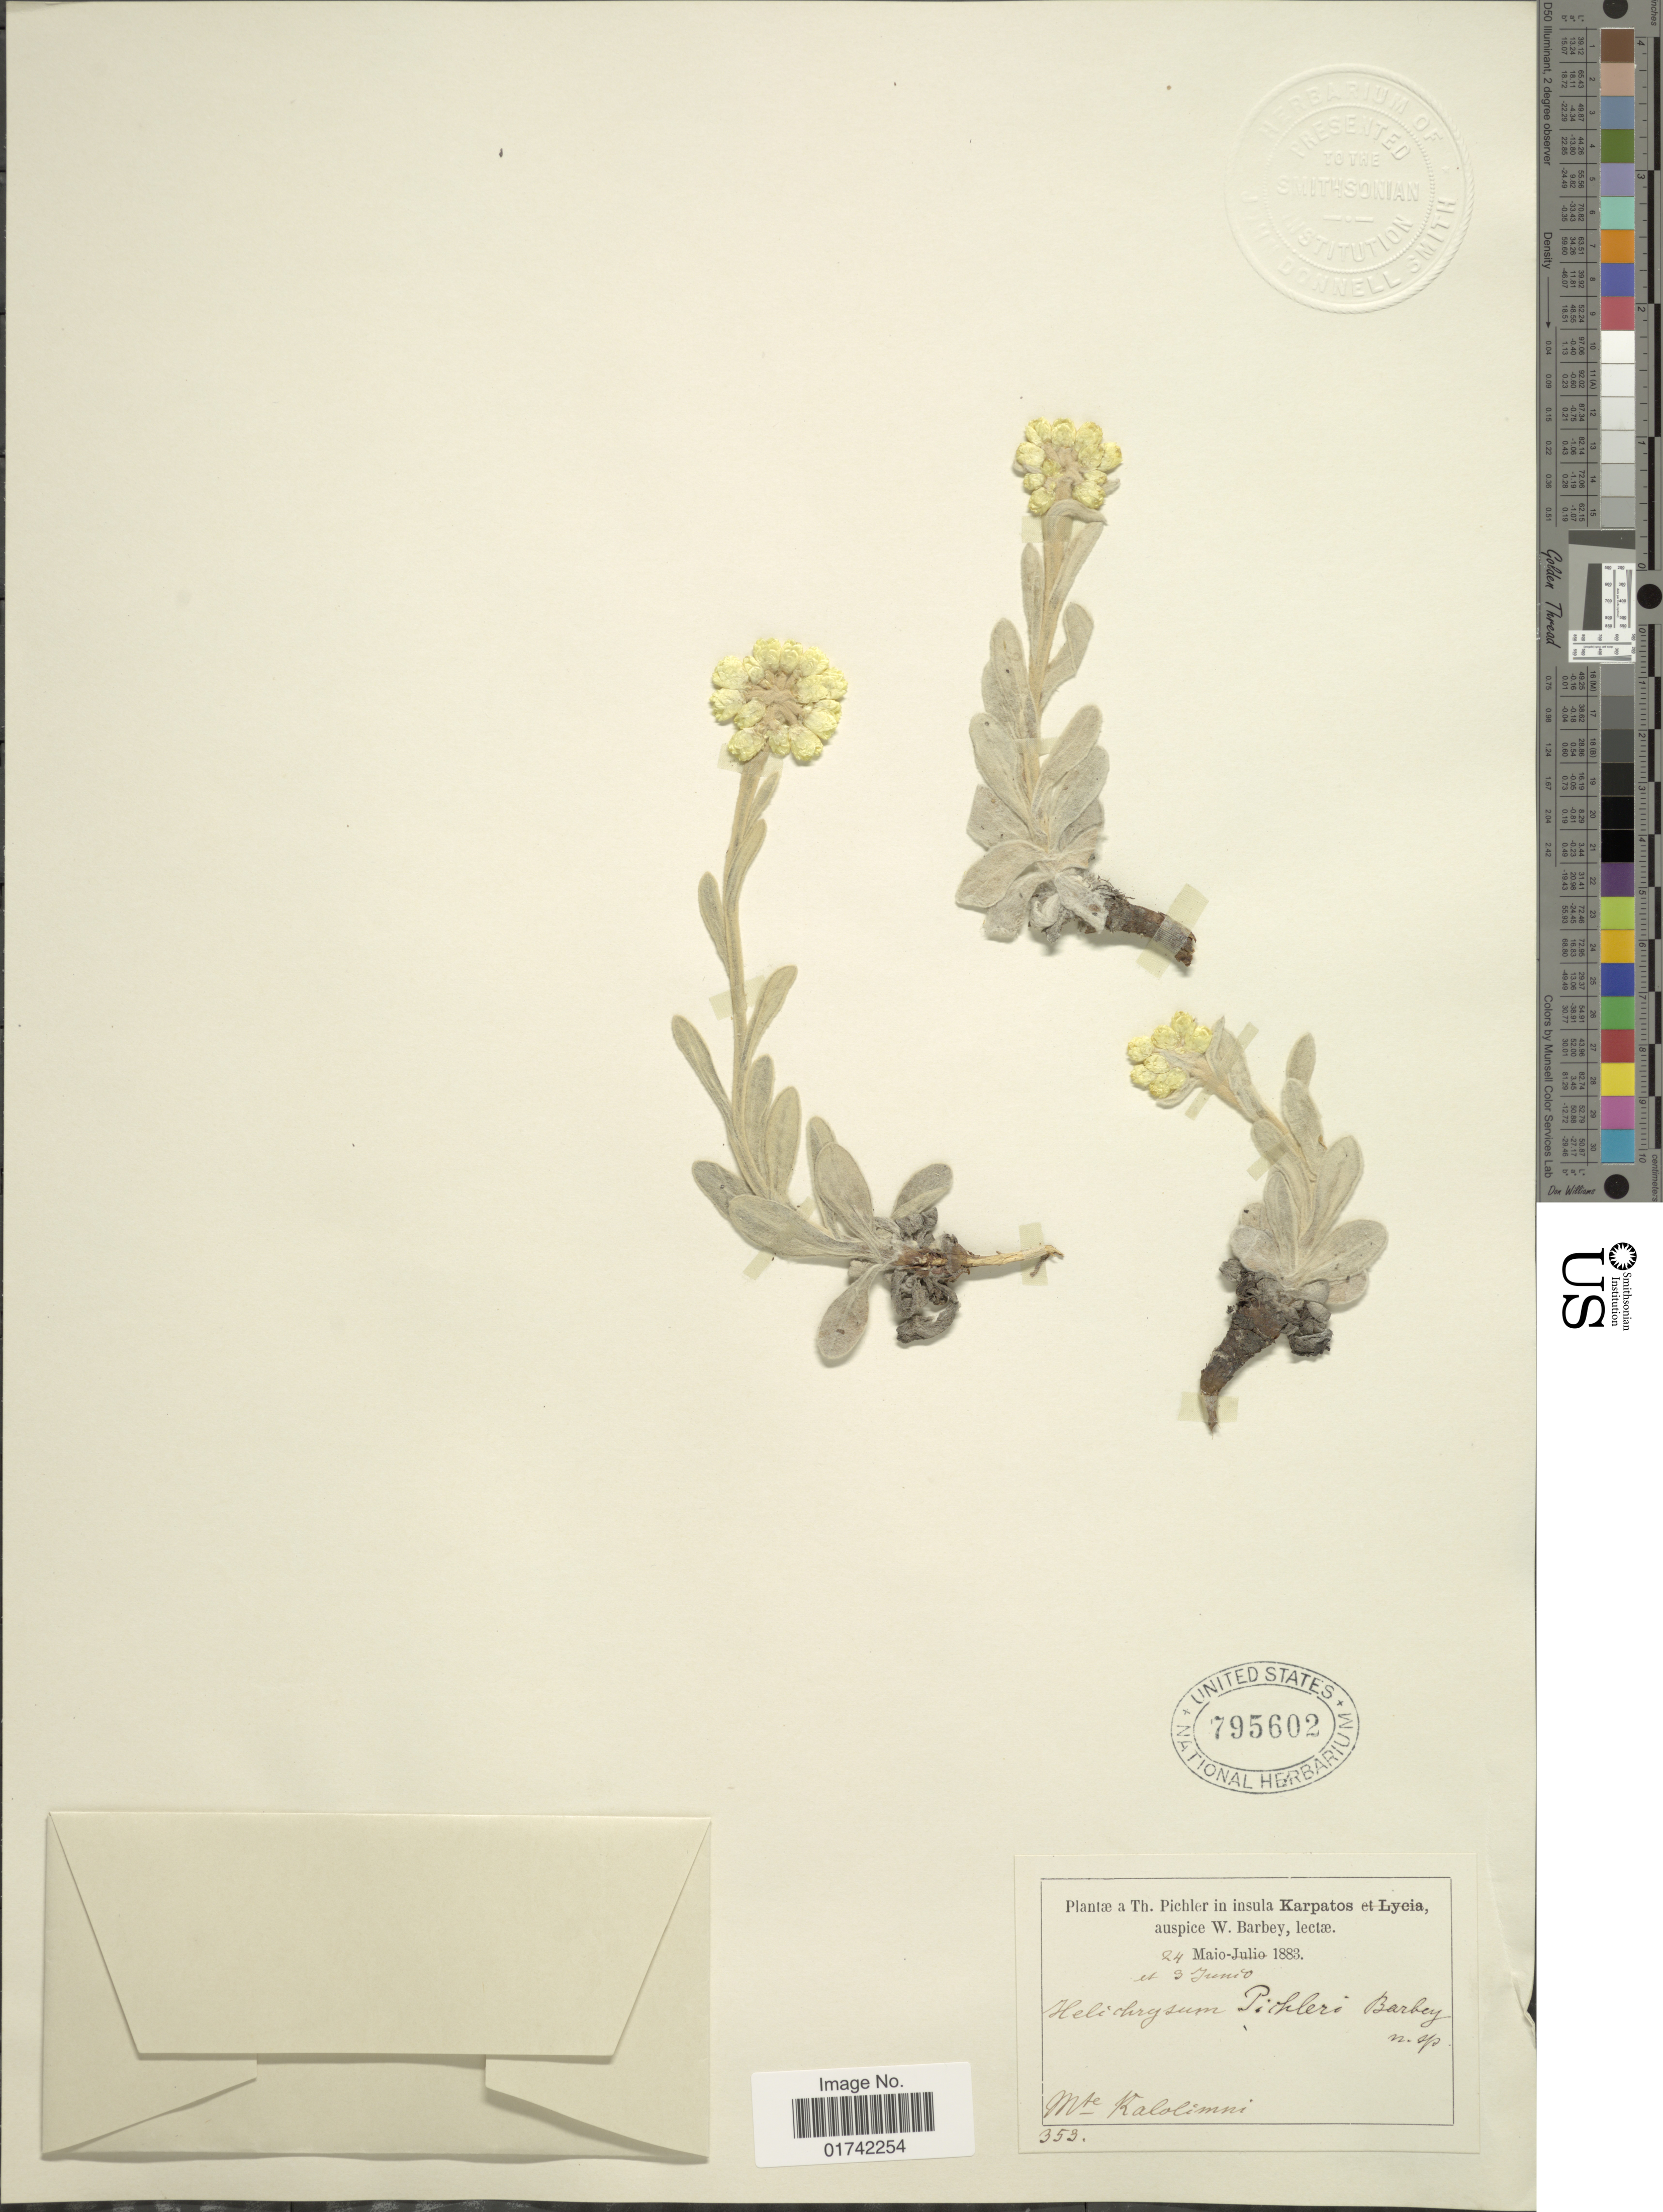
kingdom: Plantae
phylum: Tracheophyta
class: Magnoliopsida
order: Asterales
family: Asteraceae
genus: Helichrysum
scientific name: Helichrysum pichleri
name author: W.Barber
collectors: T. Pichler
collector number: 353*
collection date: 1883-05-24/1883-06-03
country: Greece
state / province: South Aegean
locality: Karpatos, Mte Kalolomni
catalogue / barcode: US 795602